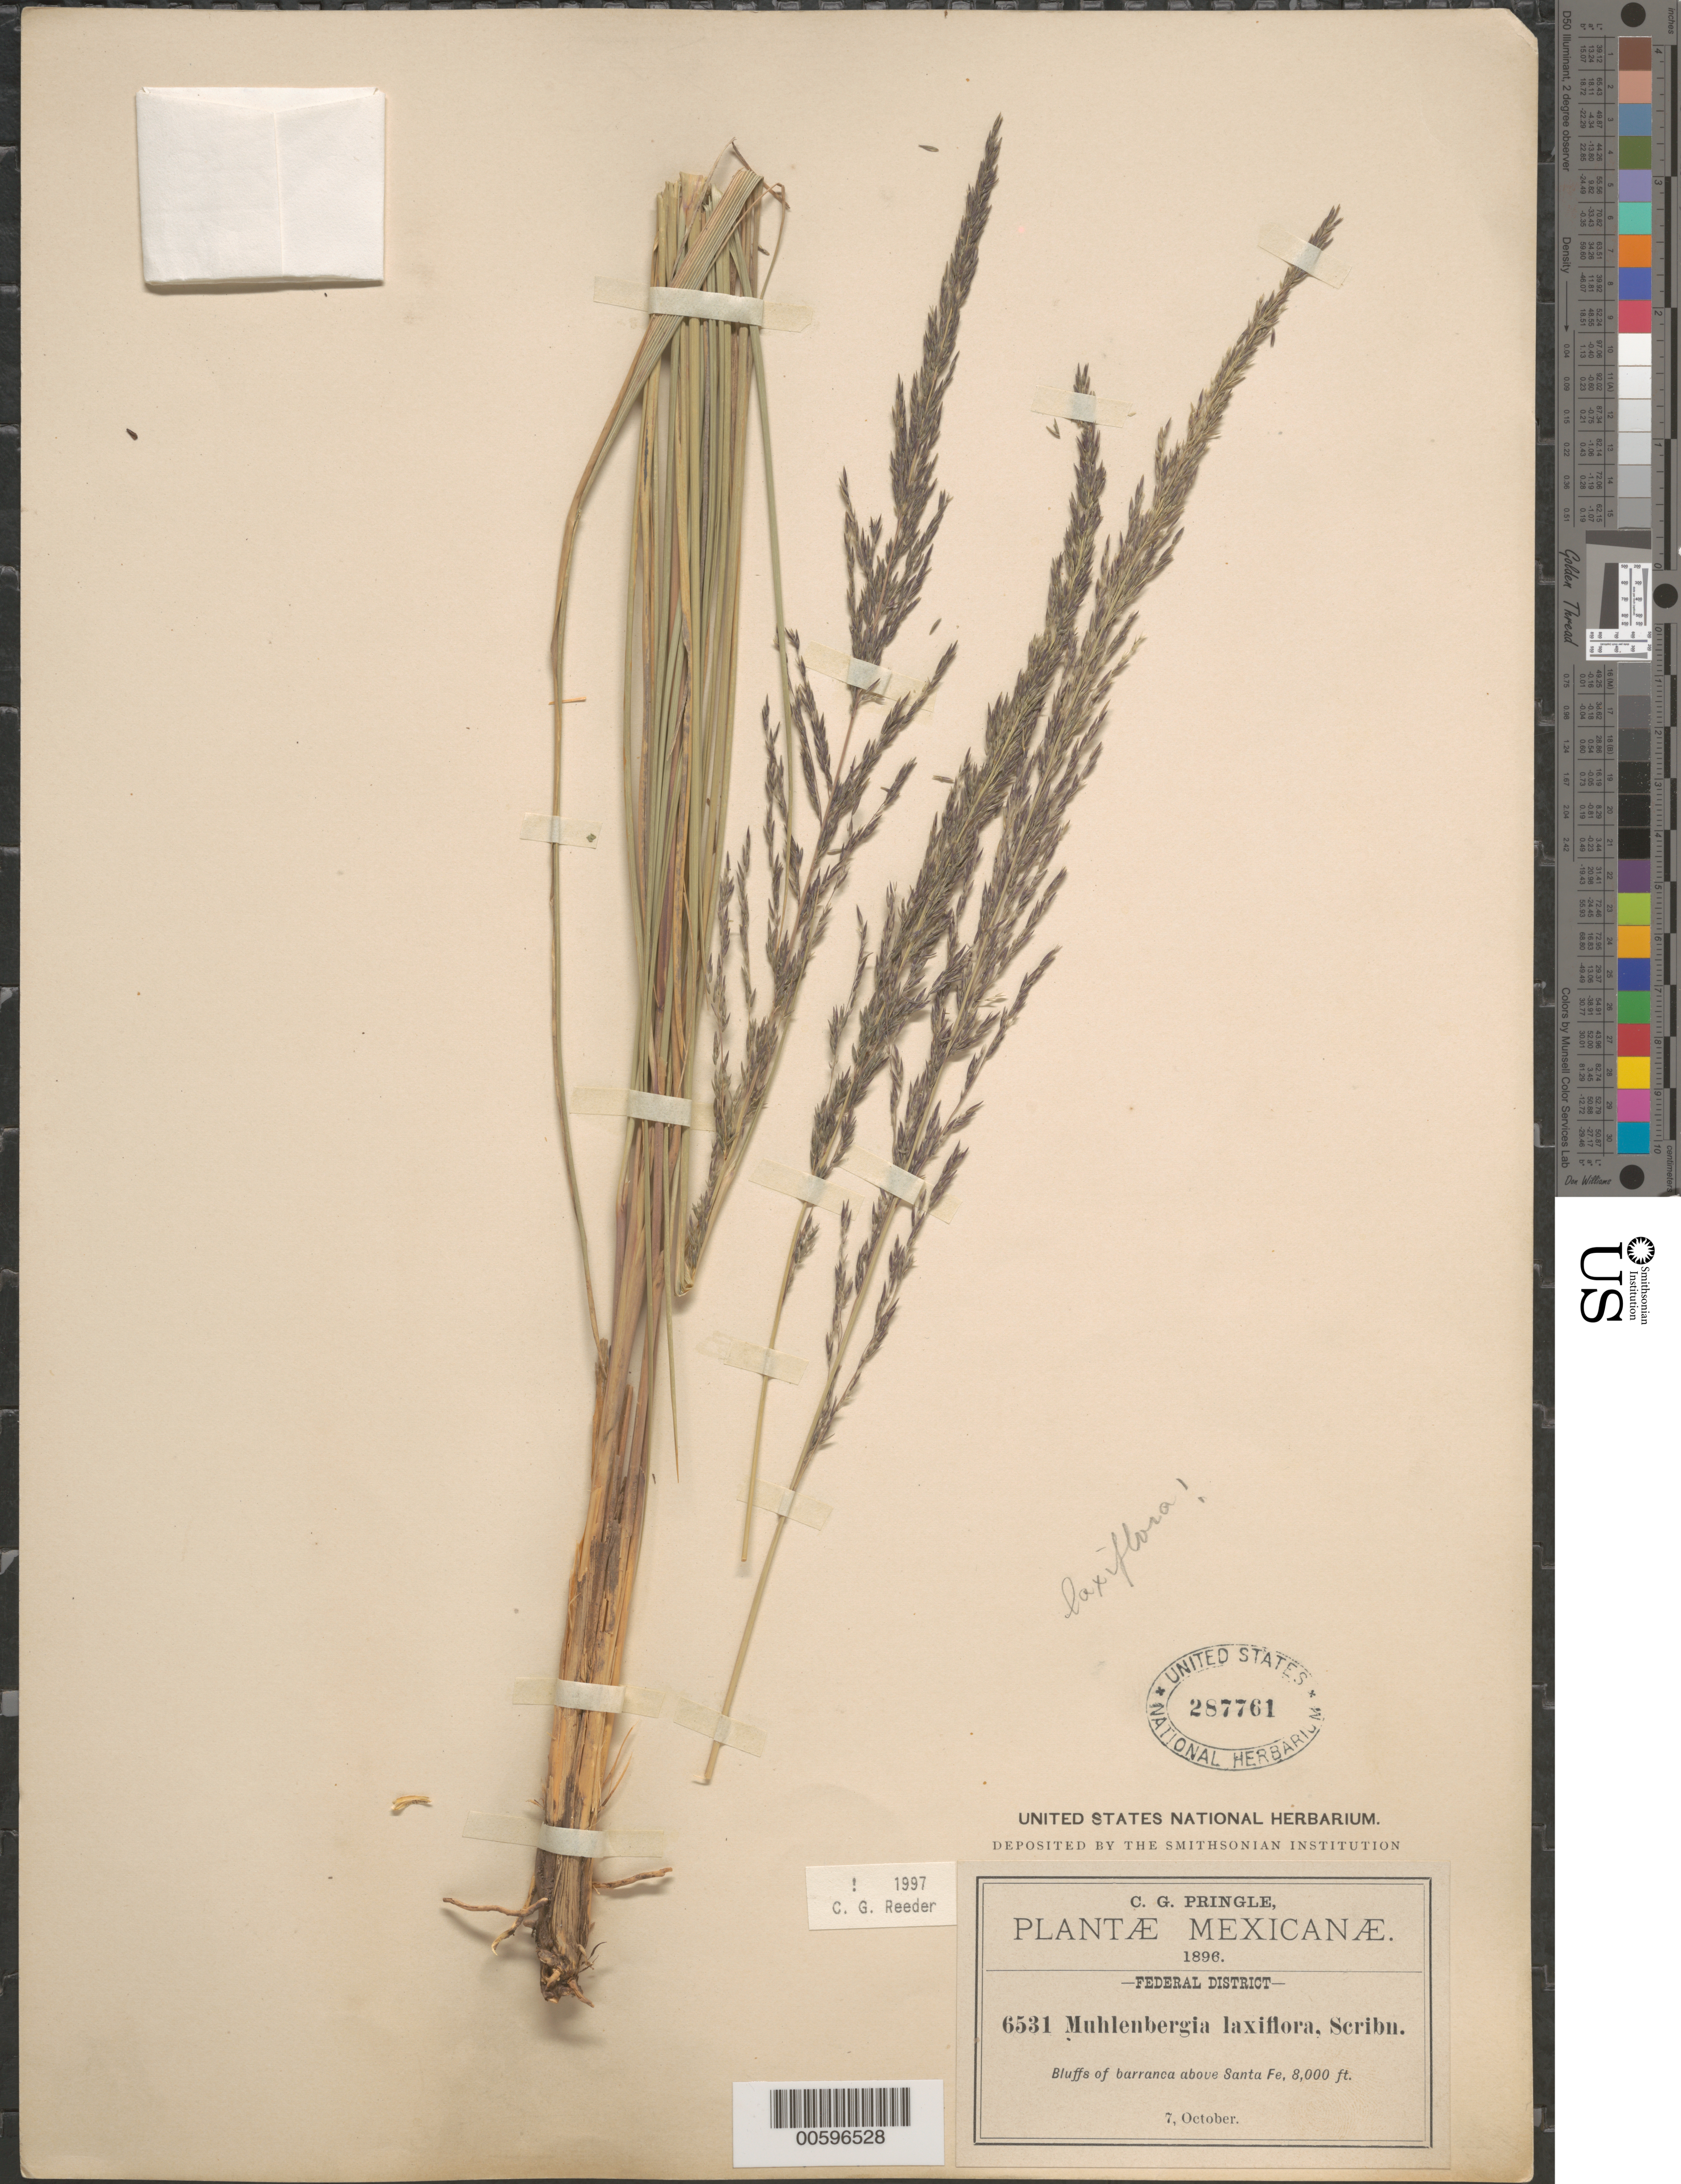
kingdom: Plantae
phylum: Tracheophyta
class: Liliopsida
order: Poales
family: Poaceae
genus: Muhlenbergia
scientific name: Muhlenbergia laxiflora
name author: Scribn.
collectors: C. G. Pringle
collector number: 6531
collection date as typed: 7 Oct 1896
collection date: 1896-10-07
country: Mexico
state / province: Distrito Federal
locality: Above Santa Fe.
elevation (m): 2438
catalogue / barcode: US 287761